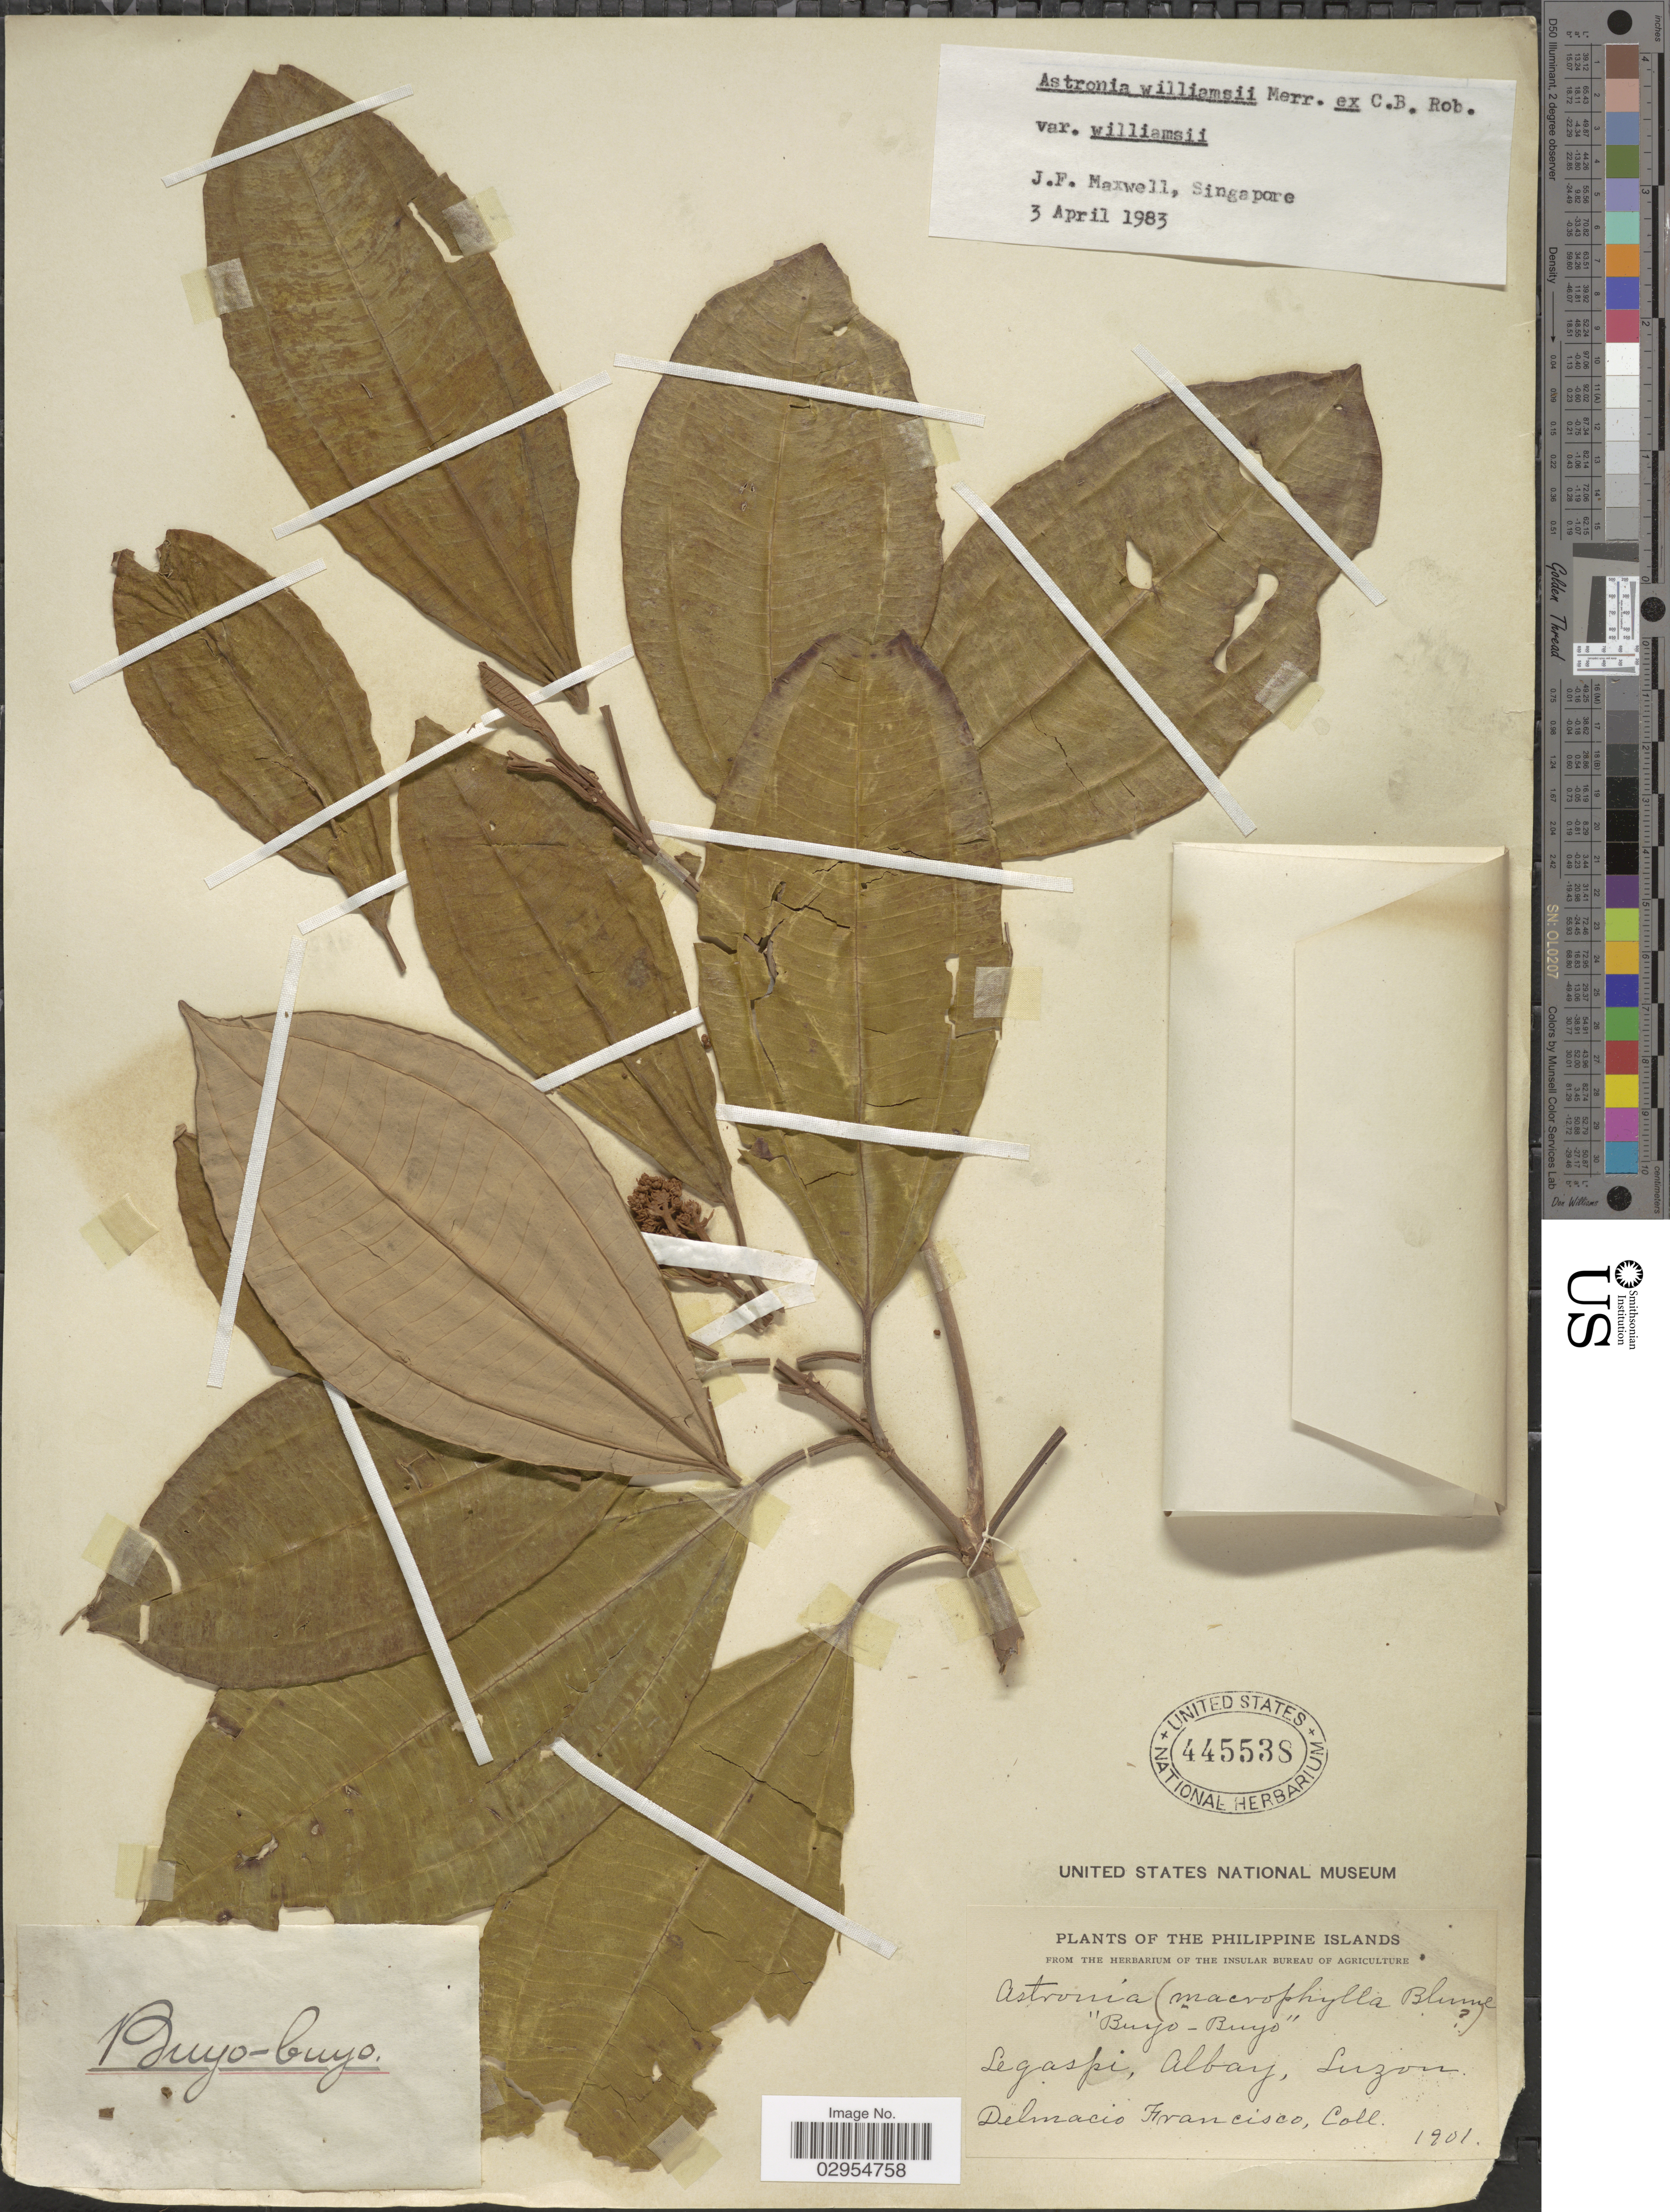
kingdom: Plantae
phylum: Tracheophyta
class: Magnoliopsida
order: Myrtales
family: Melastomataceae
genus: Astronia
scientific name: Astronia williamsii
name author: Merr. ex C.B. Rob.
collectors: D. Francisco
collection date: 1901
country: Philippines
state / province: Bicol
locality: Legaspi, Albay, Luzon.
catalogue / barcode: US 445538